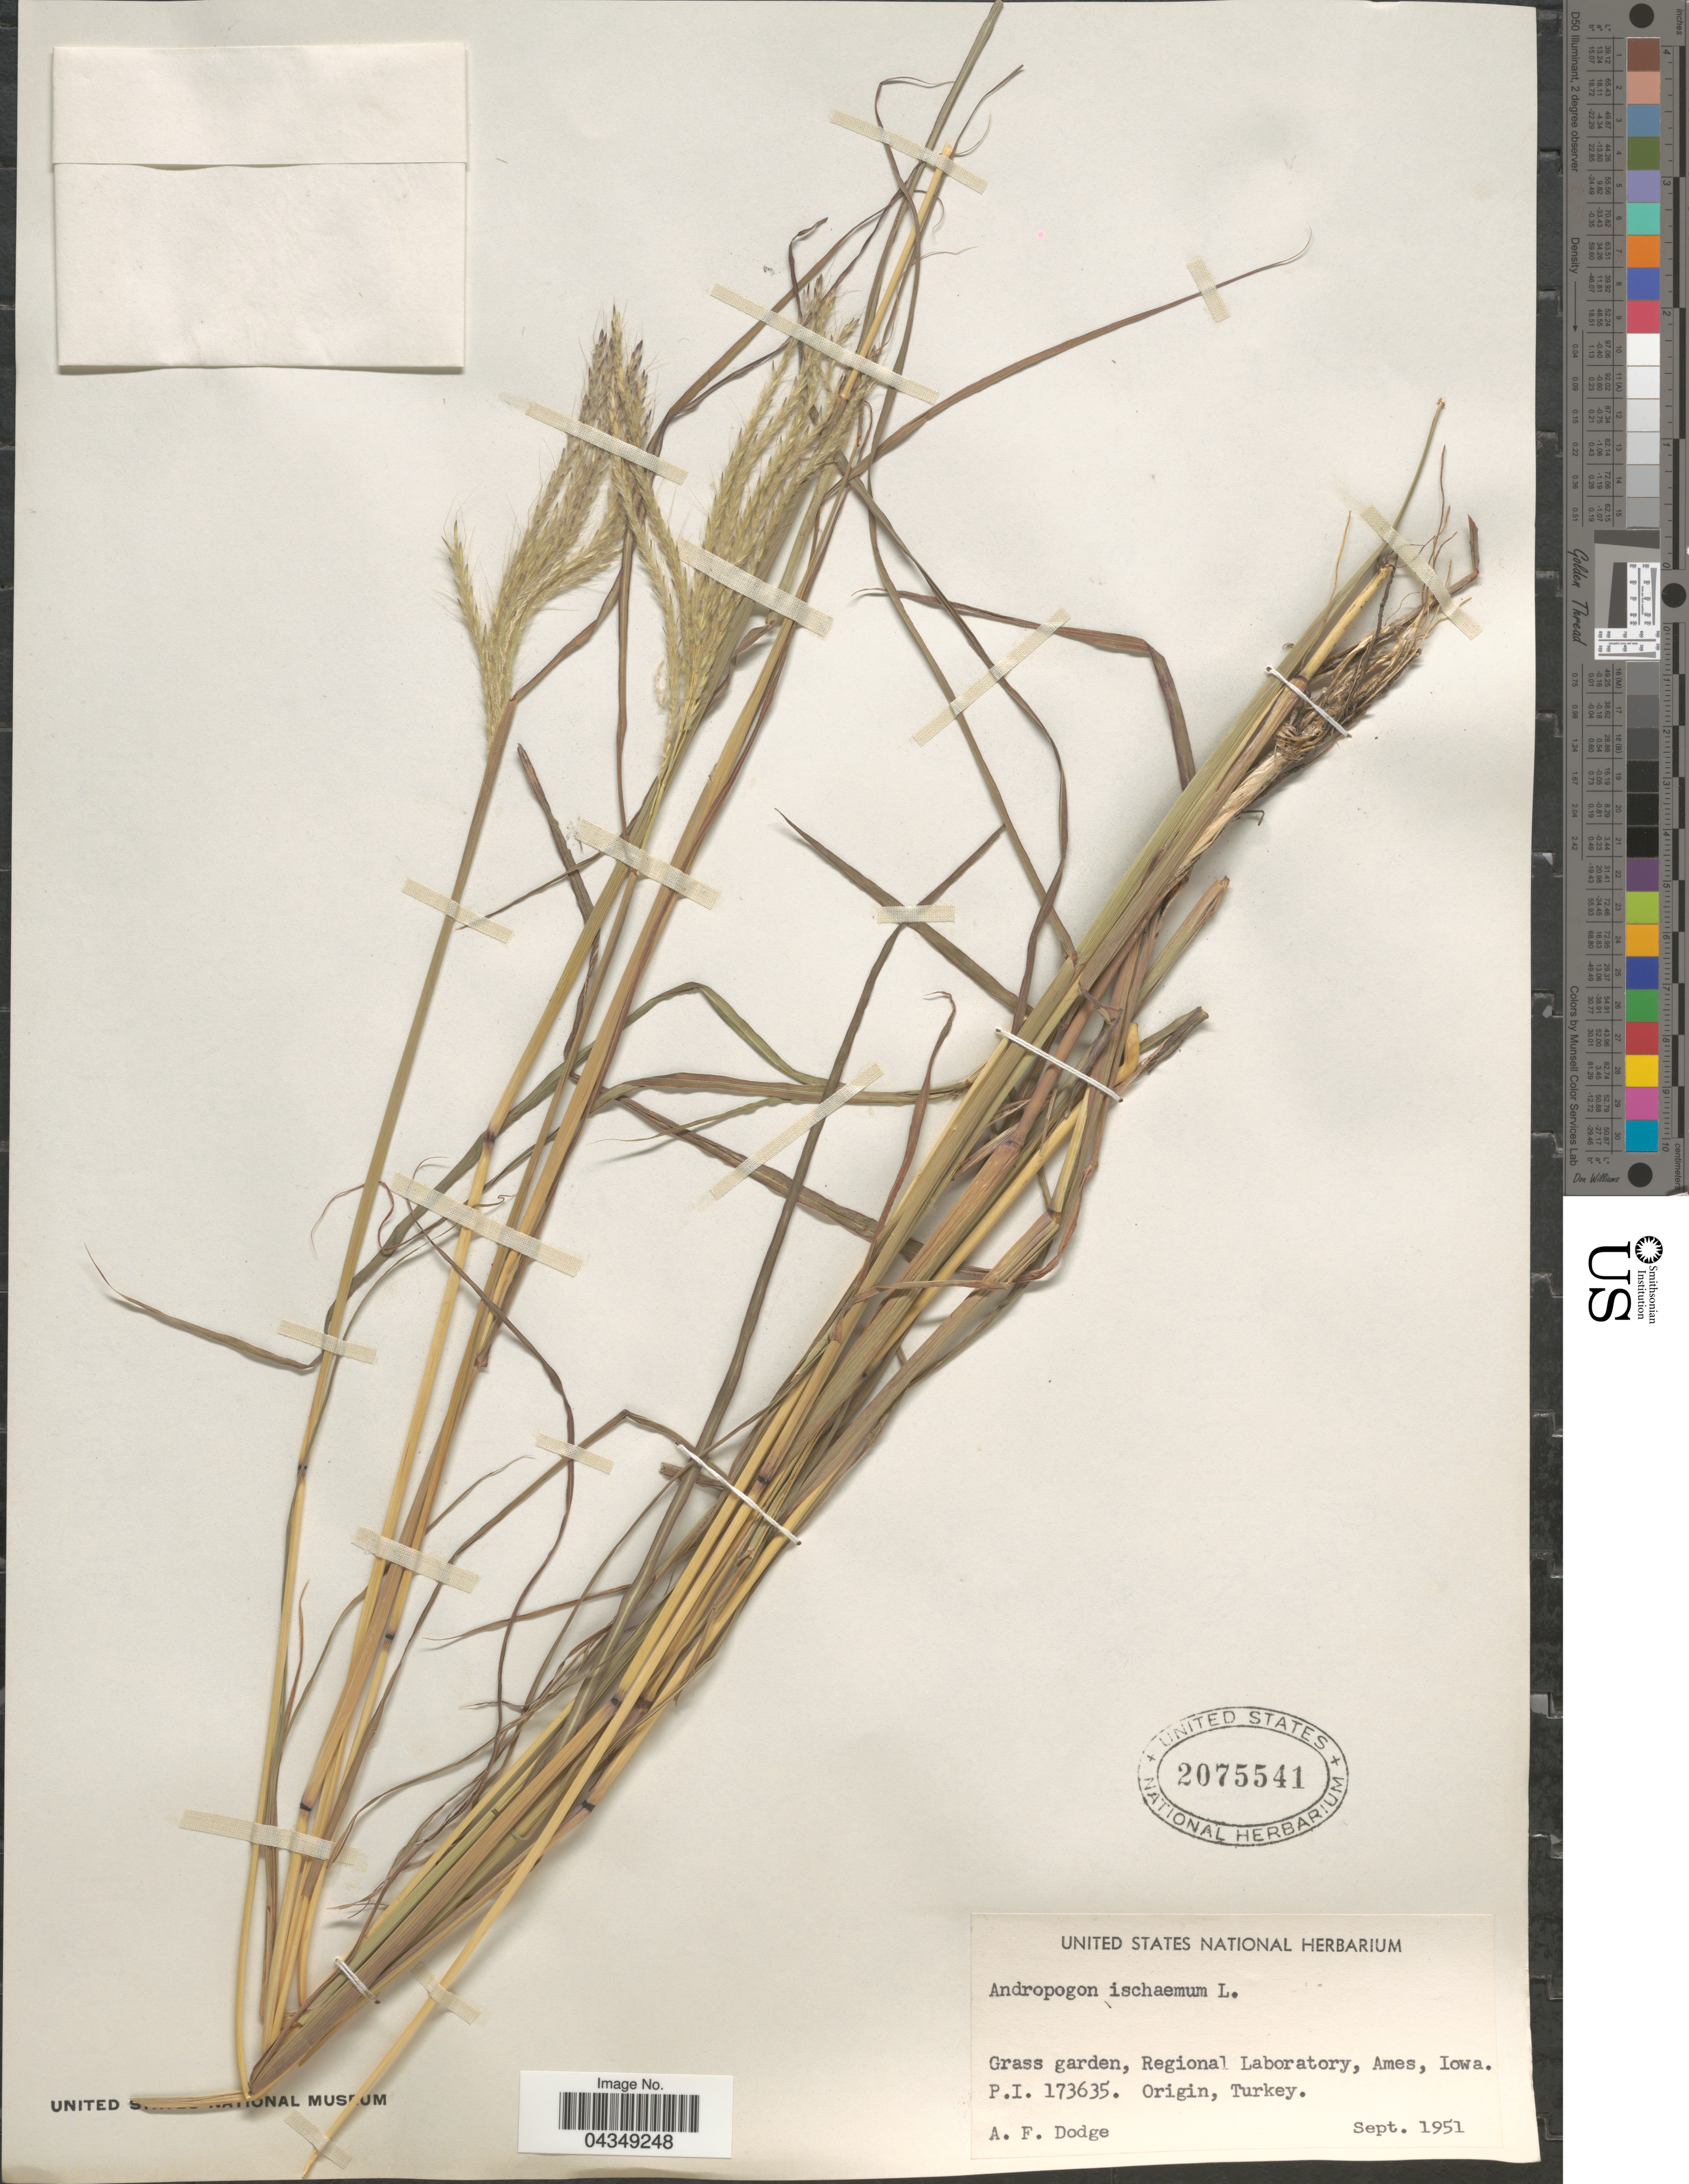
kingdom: Plantae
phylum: Tracheophyta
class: Liliopsida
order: Poales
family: Poaceae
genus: Bothriochloa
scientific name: Bothriochloa ischaemum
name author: (L.) Keng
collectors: A. Dodge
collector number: P.I. 173635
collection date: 1951-09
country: United States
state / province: Iowa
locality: Grass garden, Regional Laboratory, Ames.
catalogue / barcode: US 2075541